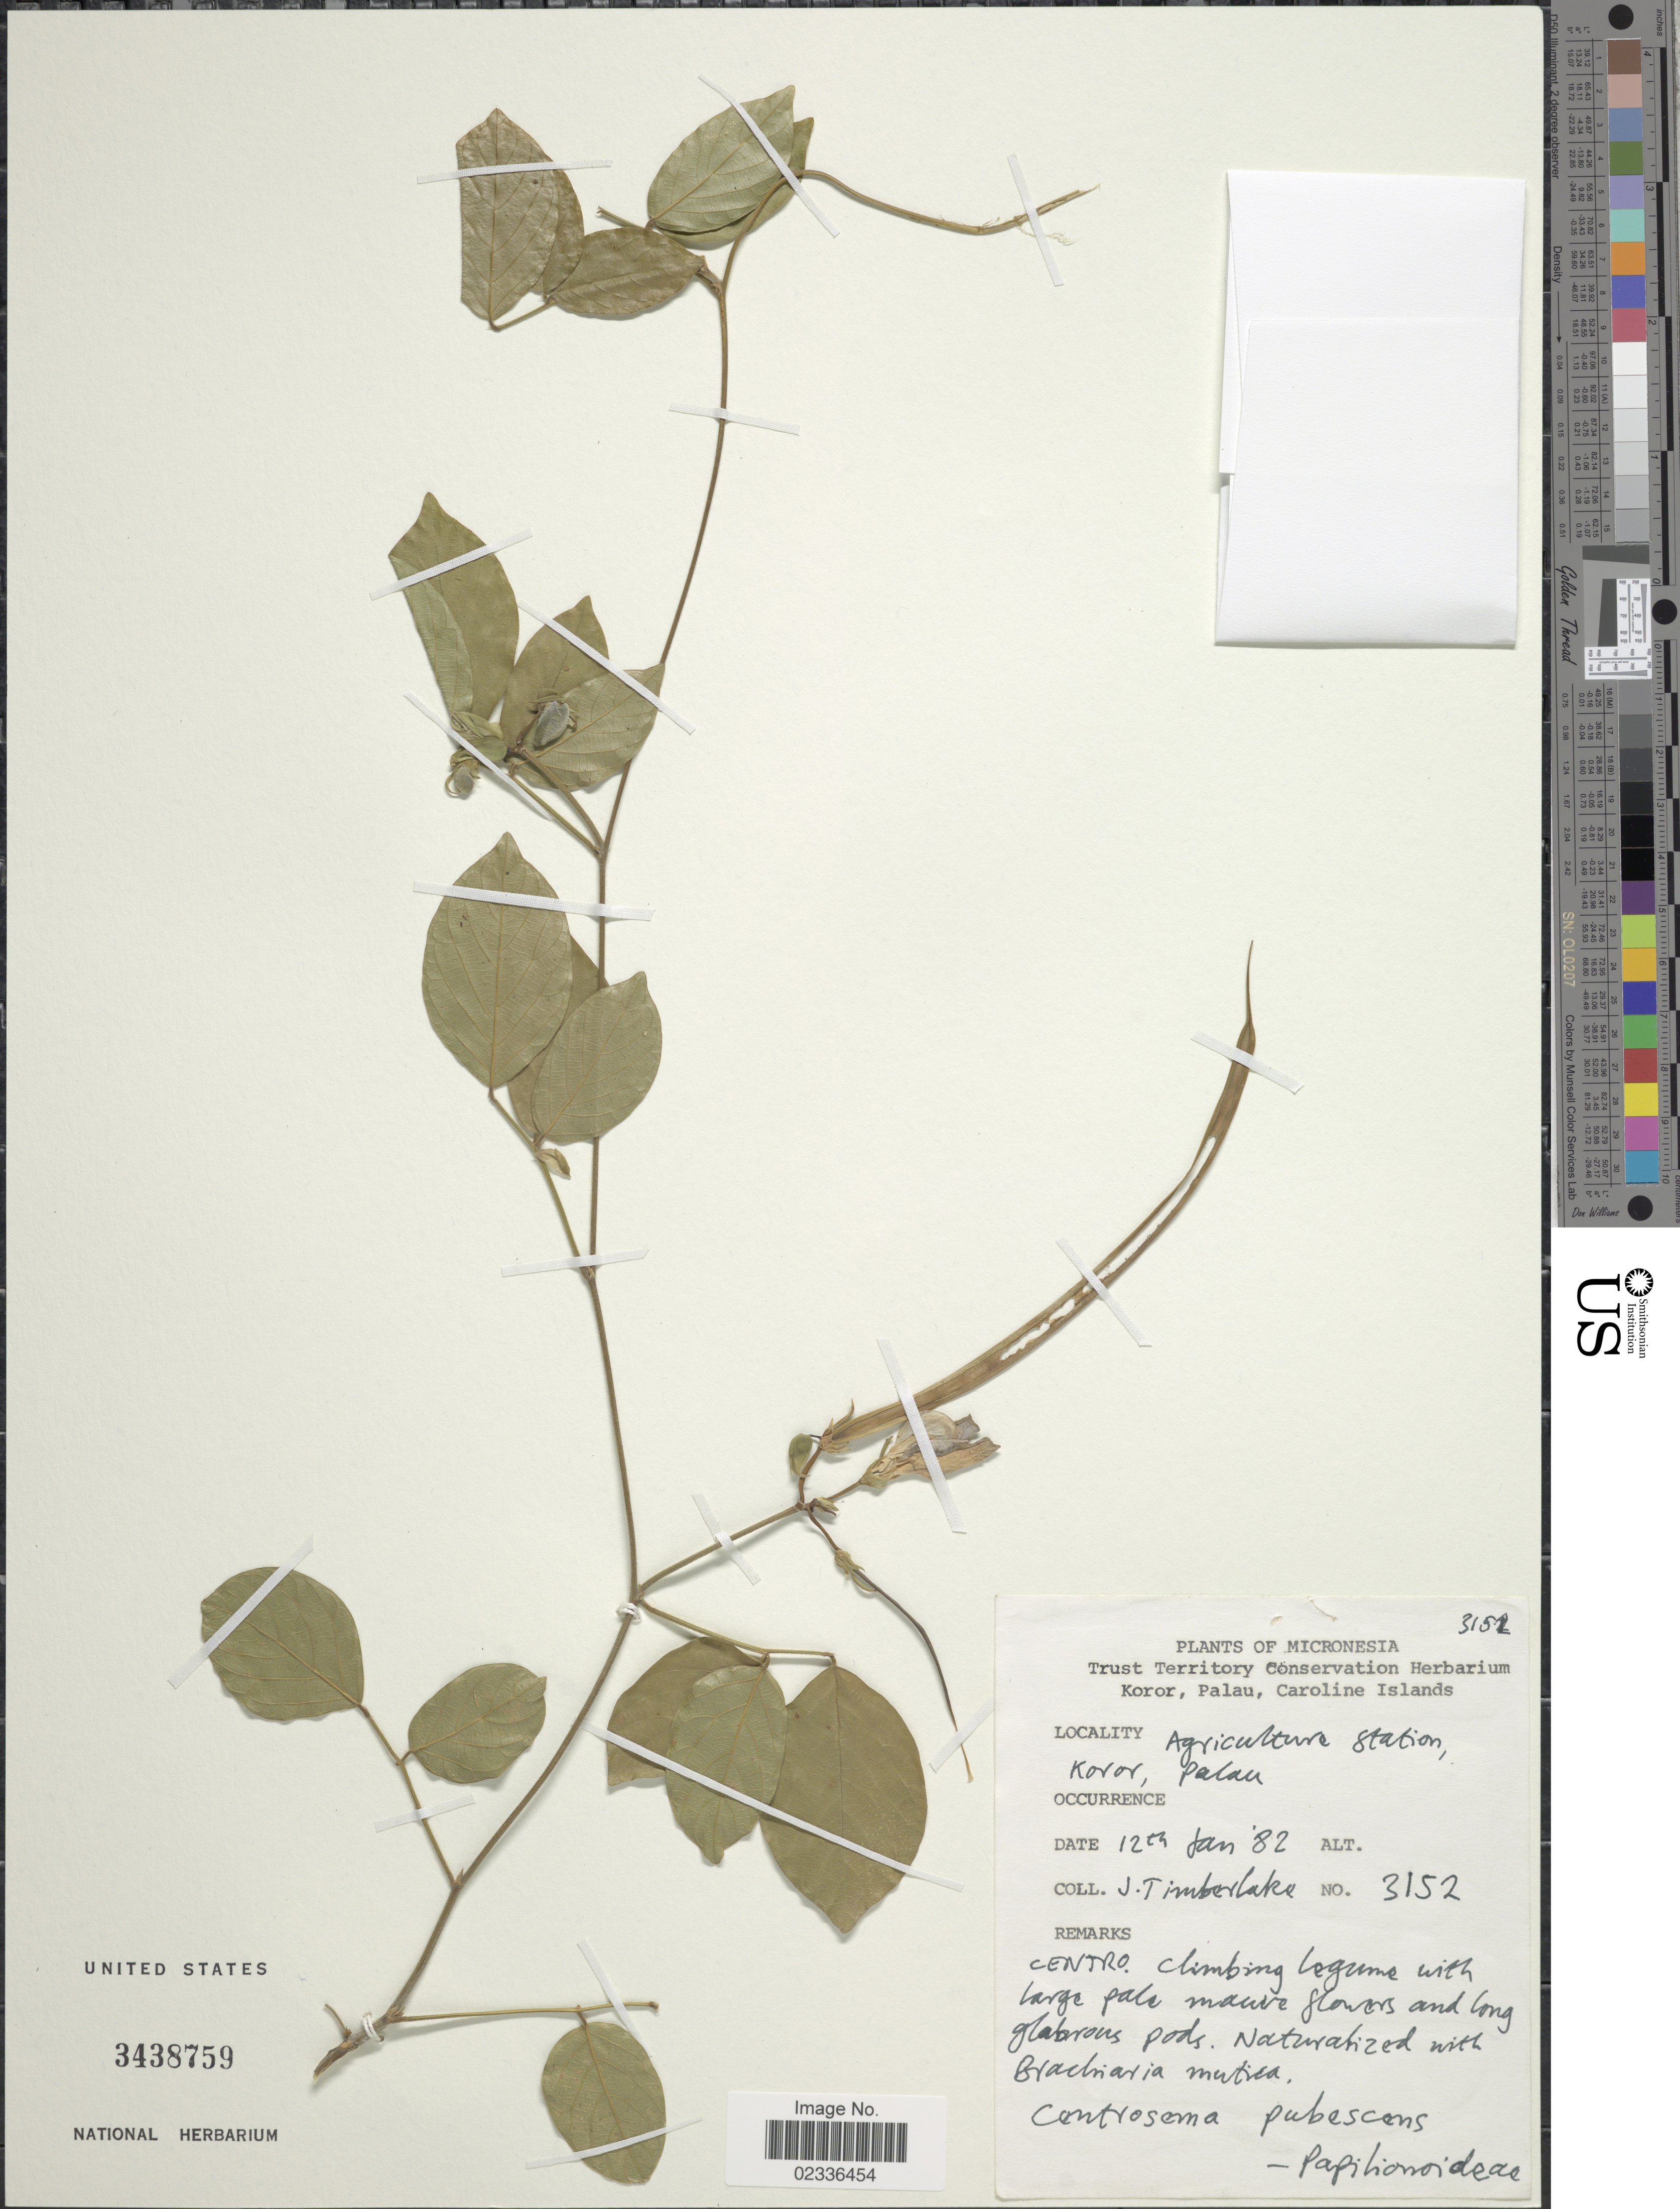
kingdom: Plantae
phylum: Tracheophyta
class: Magnoliopsida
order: Fabales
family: Fabaceae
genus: Centrosema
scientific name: Centrosema pubescens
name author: Benth.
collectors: J. Timberlake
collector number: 3152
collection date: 1982-01-12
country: Palau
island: Oreor [Koror]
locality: Micronesia, Agriculture Station, Koror, Palau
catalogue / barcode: US 3438759